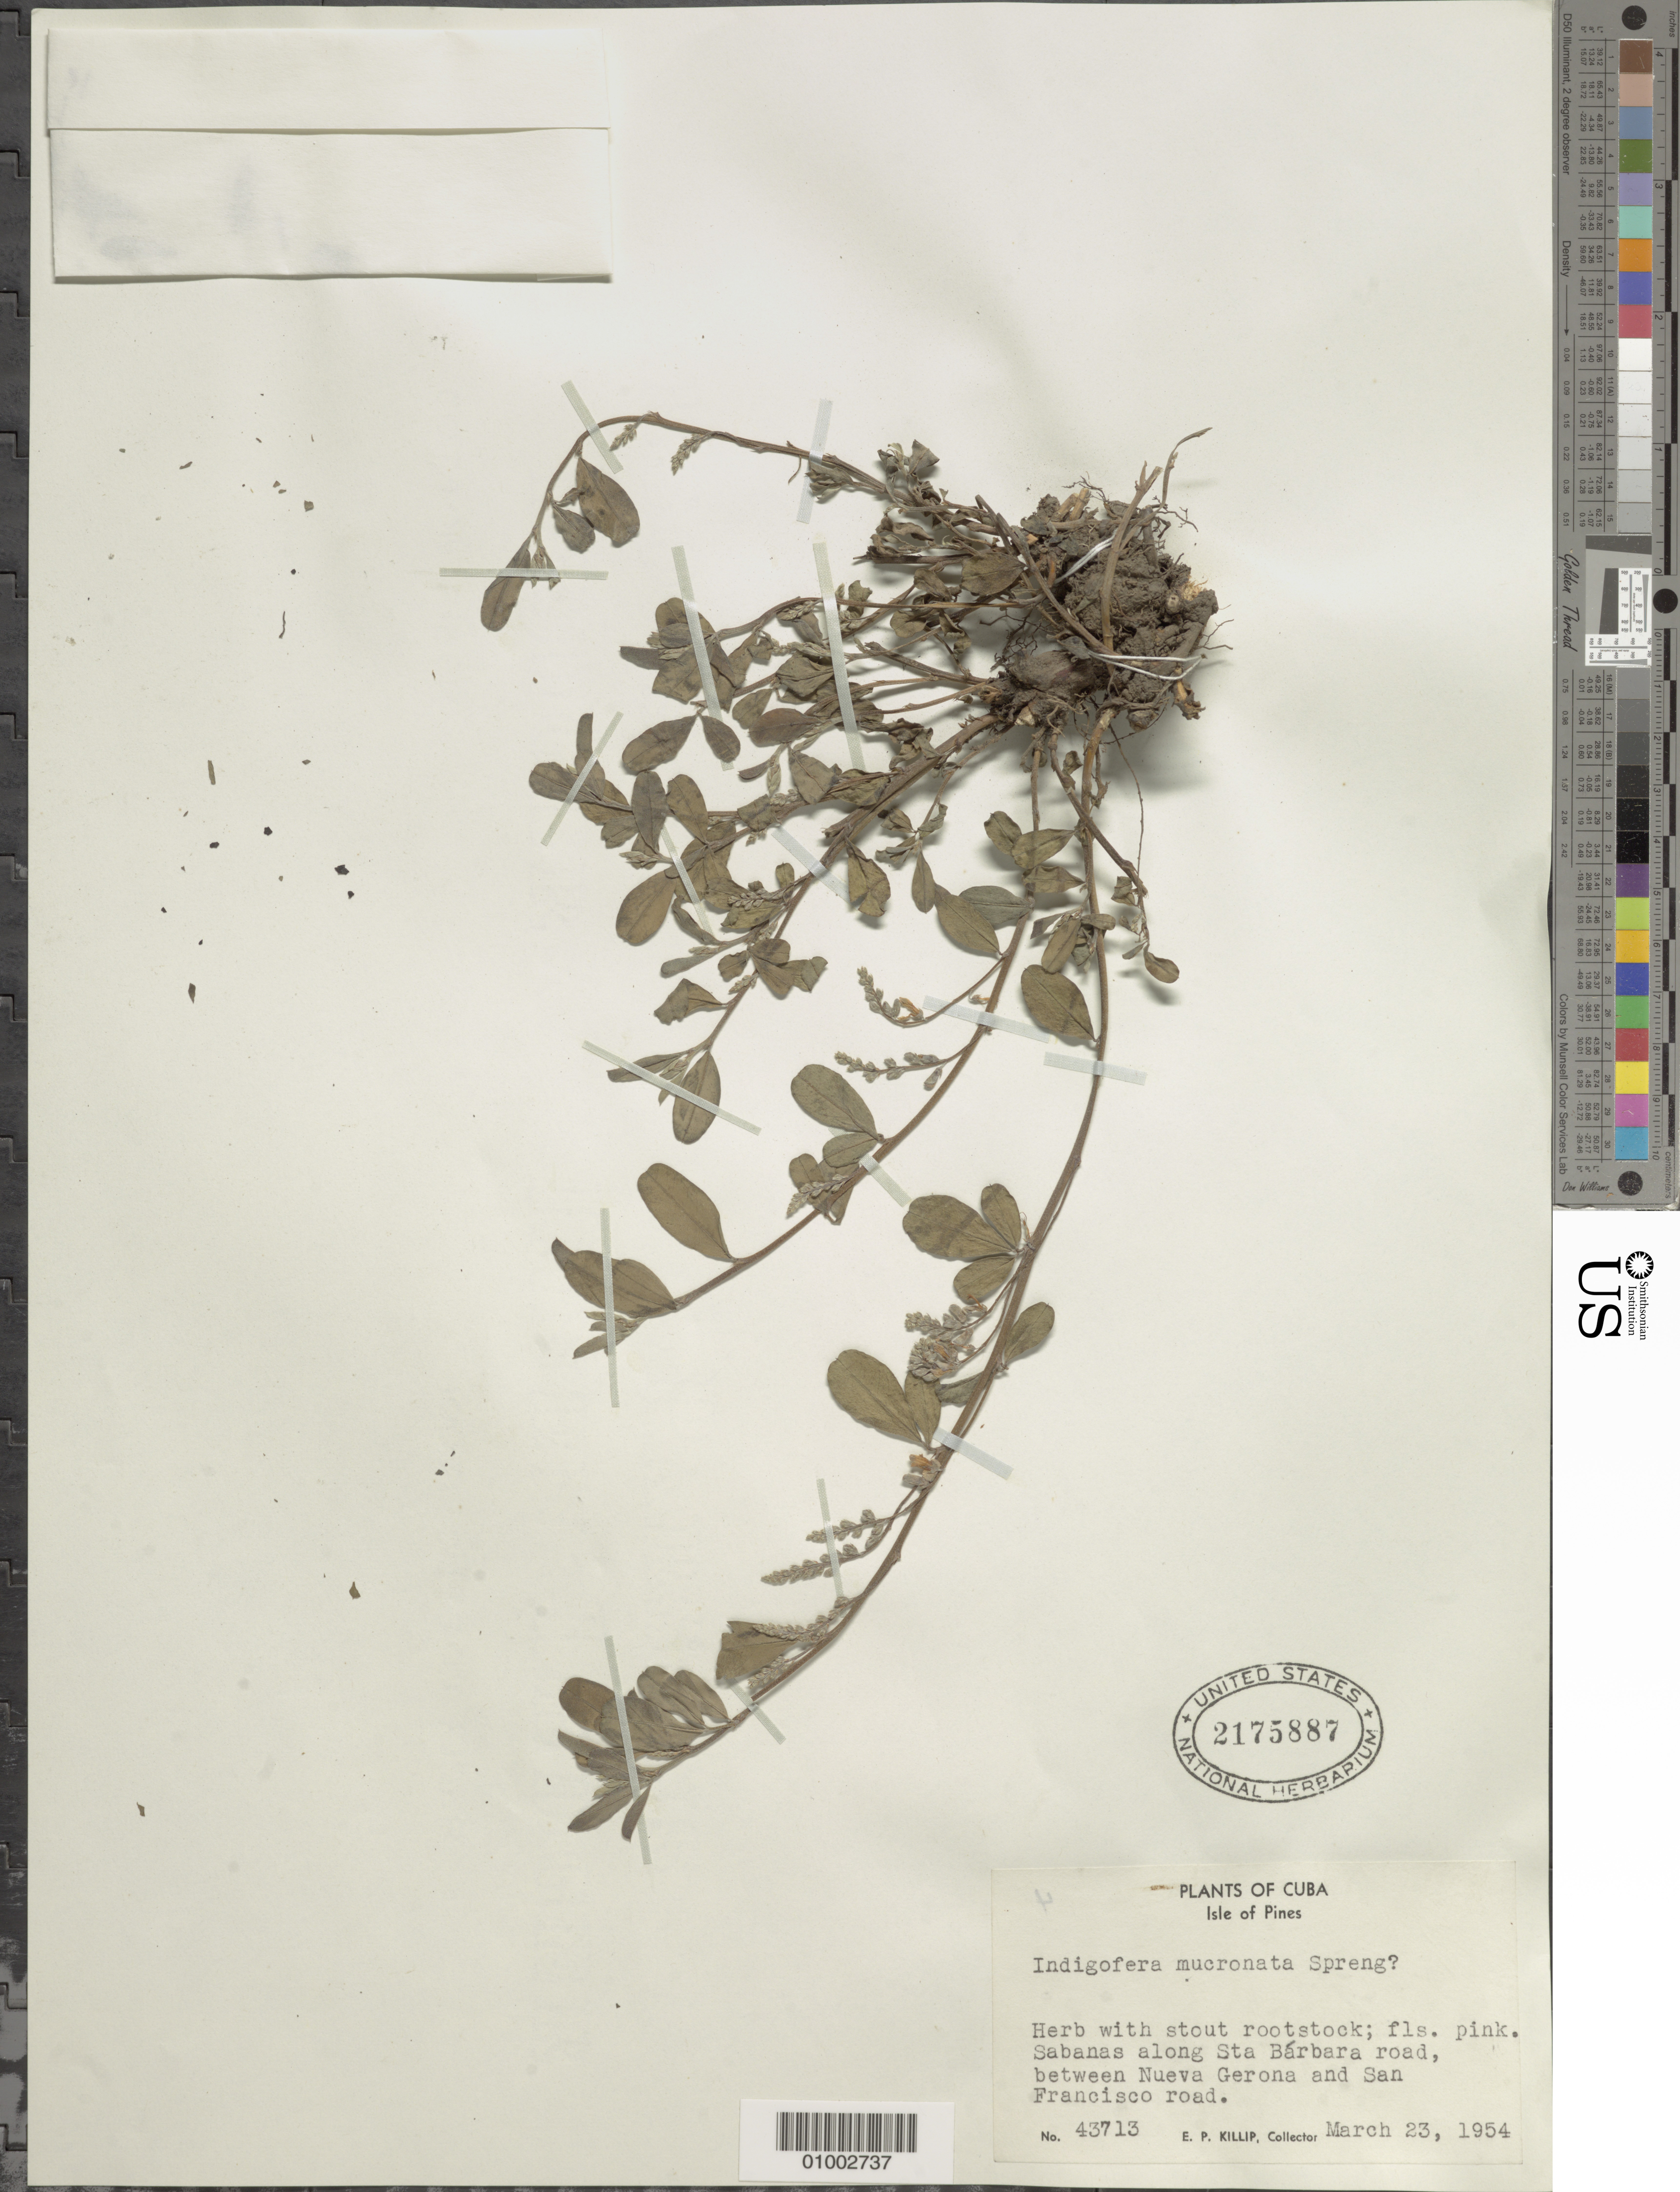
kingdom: Plantae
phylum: Tracheophyta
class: Magnoliopsida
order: Fabales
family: Fabaceae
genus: Indigofera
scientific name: Indigofera mucronata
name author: Lam.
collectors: E. P. Killip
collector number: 43713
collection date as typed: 23 Mar 1954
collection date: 1954-03-23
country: Cuba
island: Cuba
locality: Sabanas along Sta Barbara road, between Nueva Gerona and San Francisco road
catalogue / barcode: US 2175887